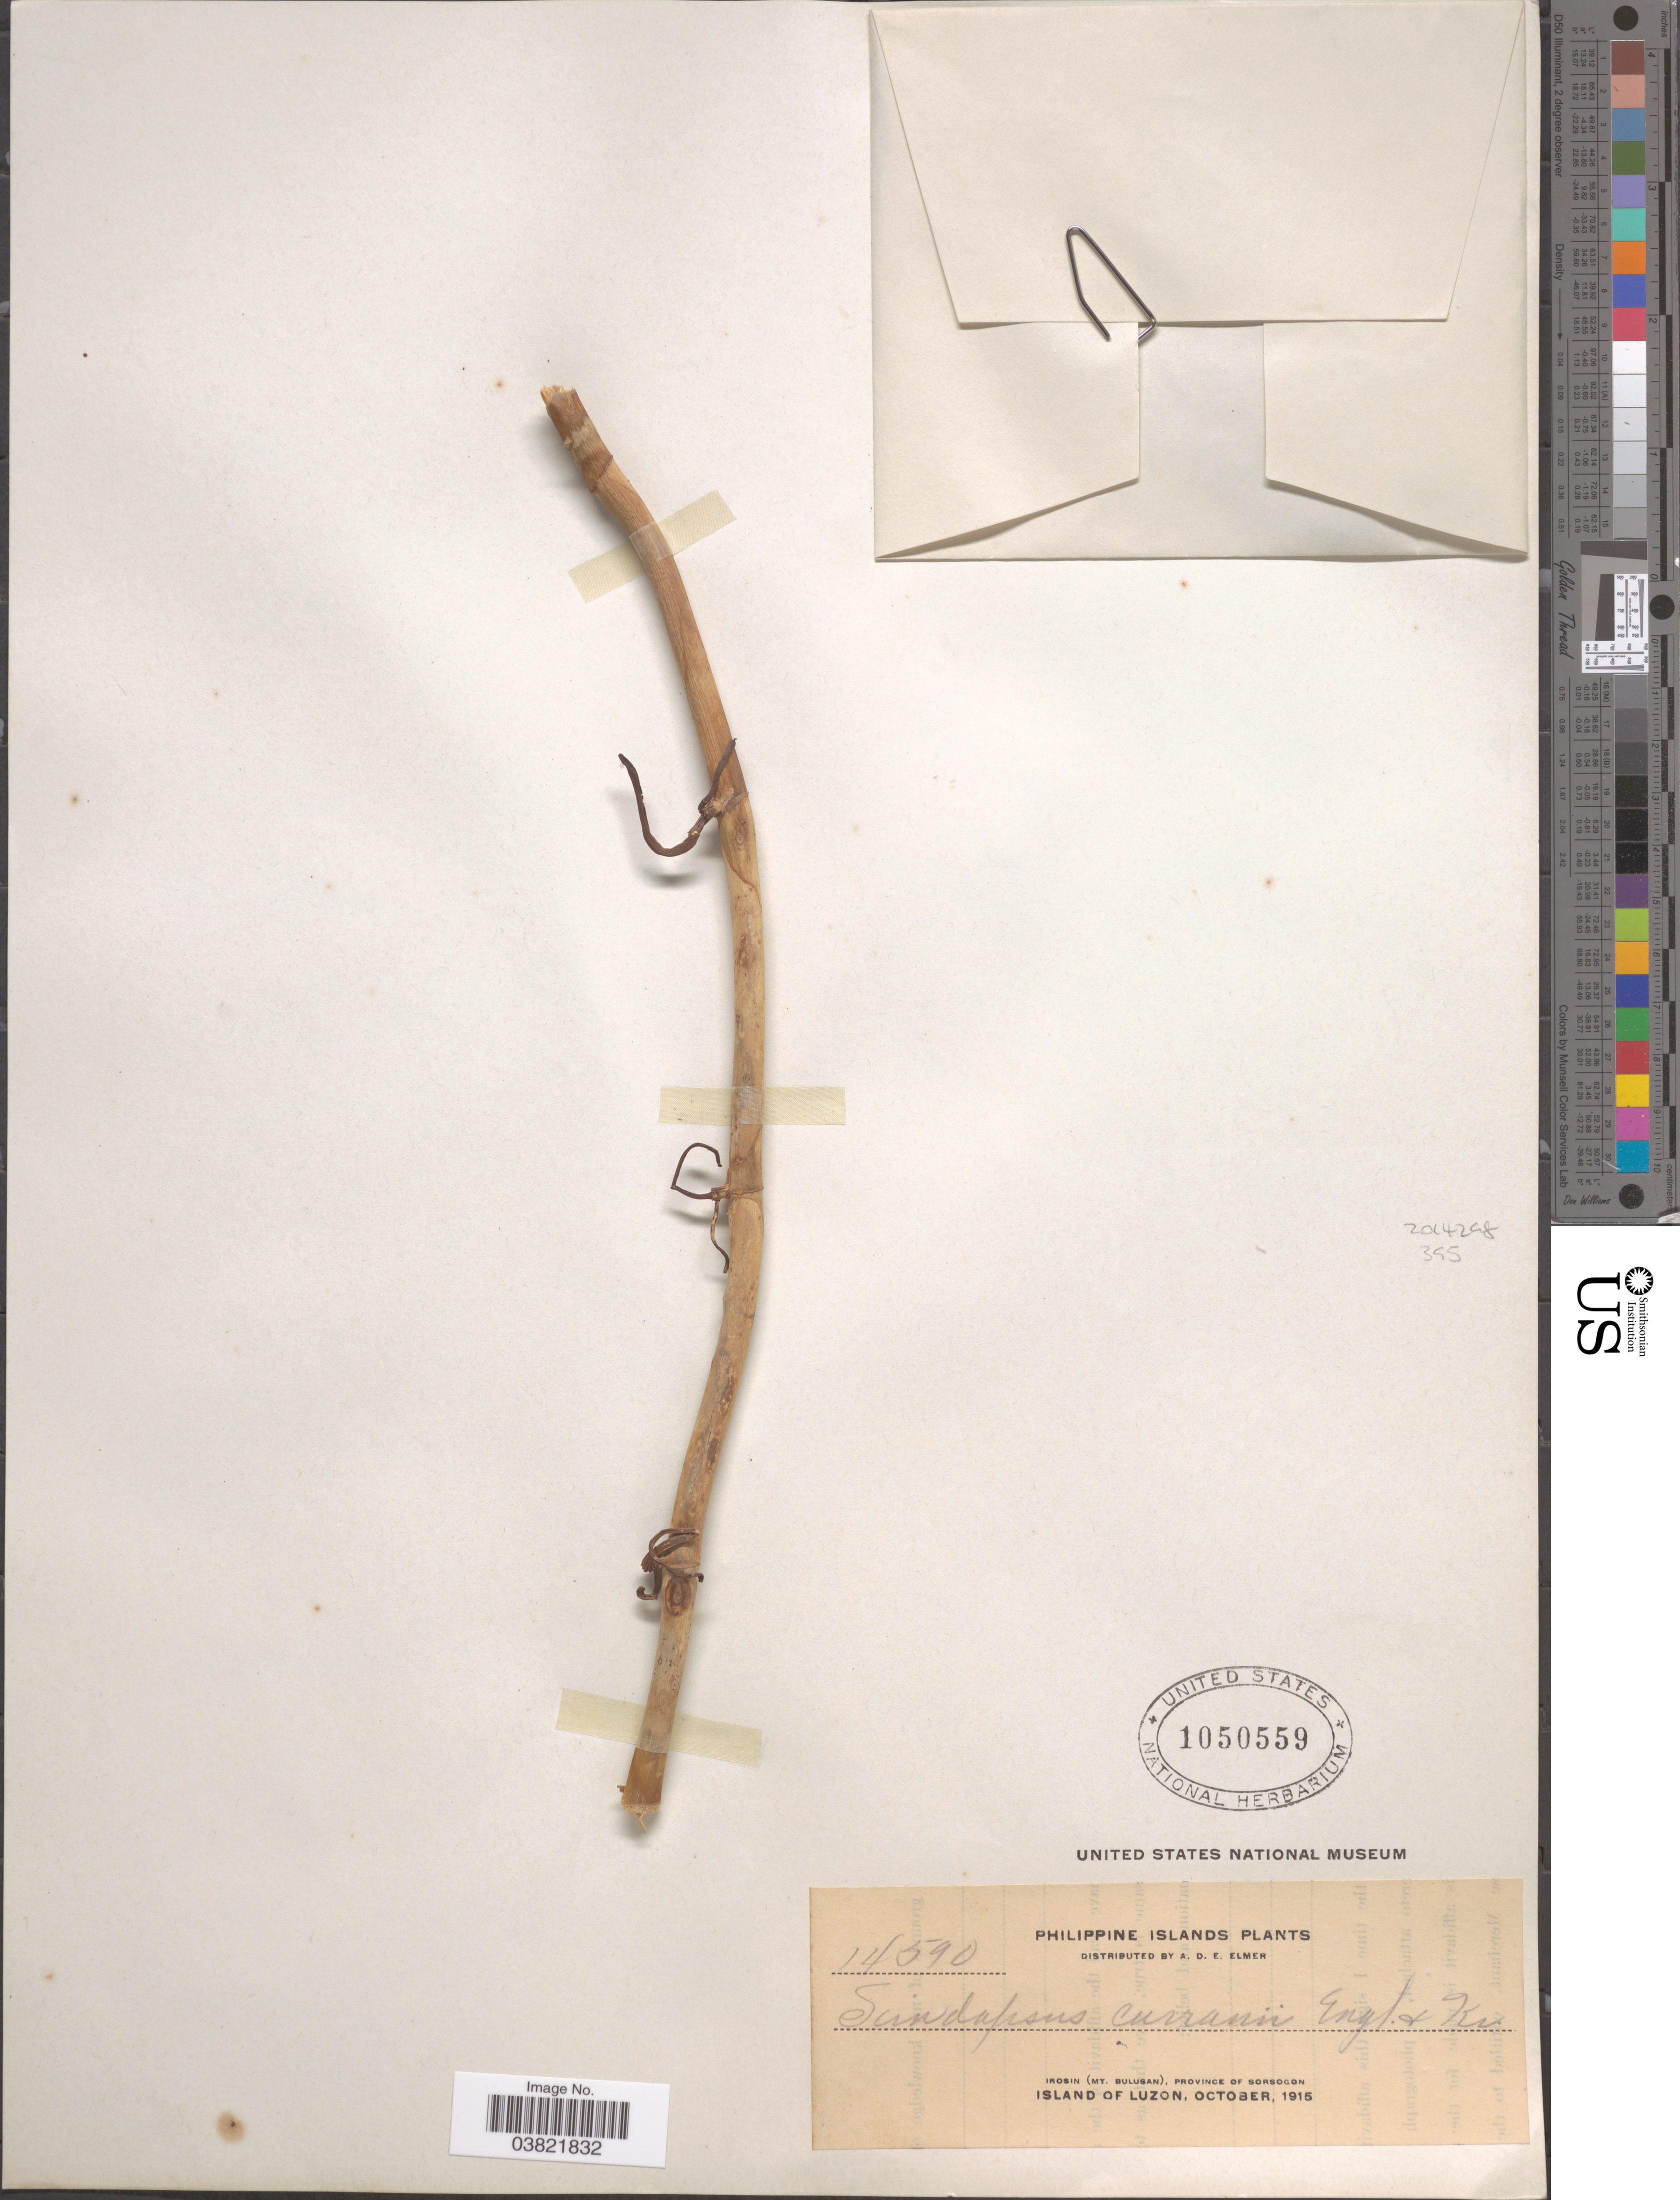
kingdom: Plantae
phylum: Tracheophyta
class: Liliopsida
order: Alismatales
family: Araceae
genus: Scindapsus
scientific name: Scindapsus curranii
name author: Engl. & K. Krause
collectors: A. D. E. Elmer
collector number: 14590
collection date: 1915-10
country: Philippines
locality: Philippine Islands. Irosin (Mt. Bulusan), Province of Sorsogon, Island of Luzon.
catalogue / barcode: US 1050559